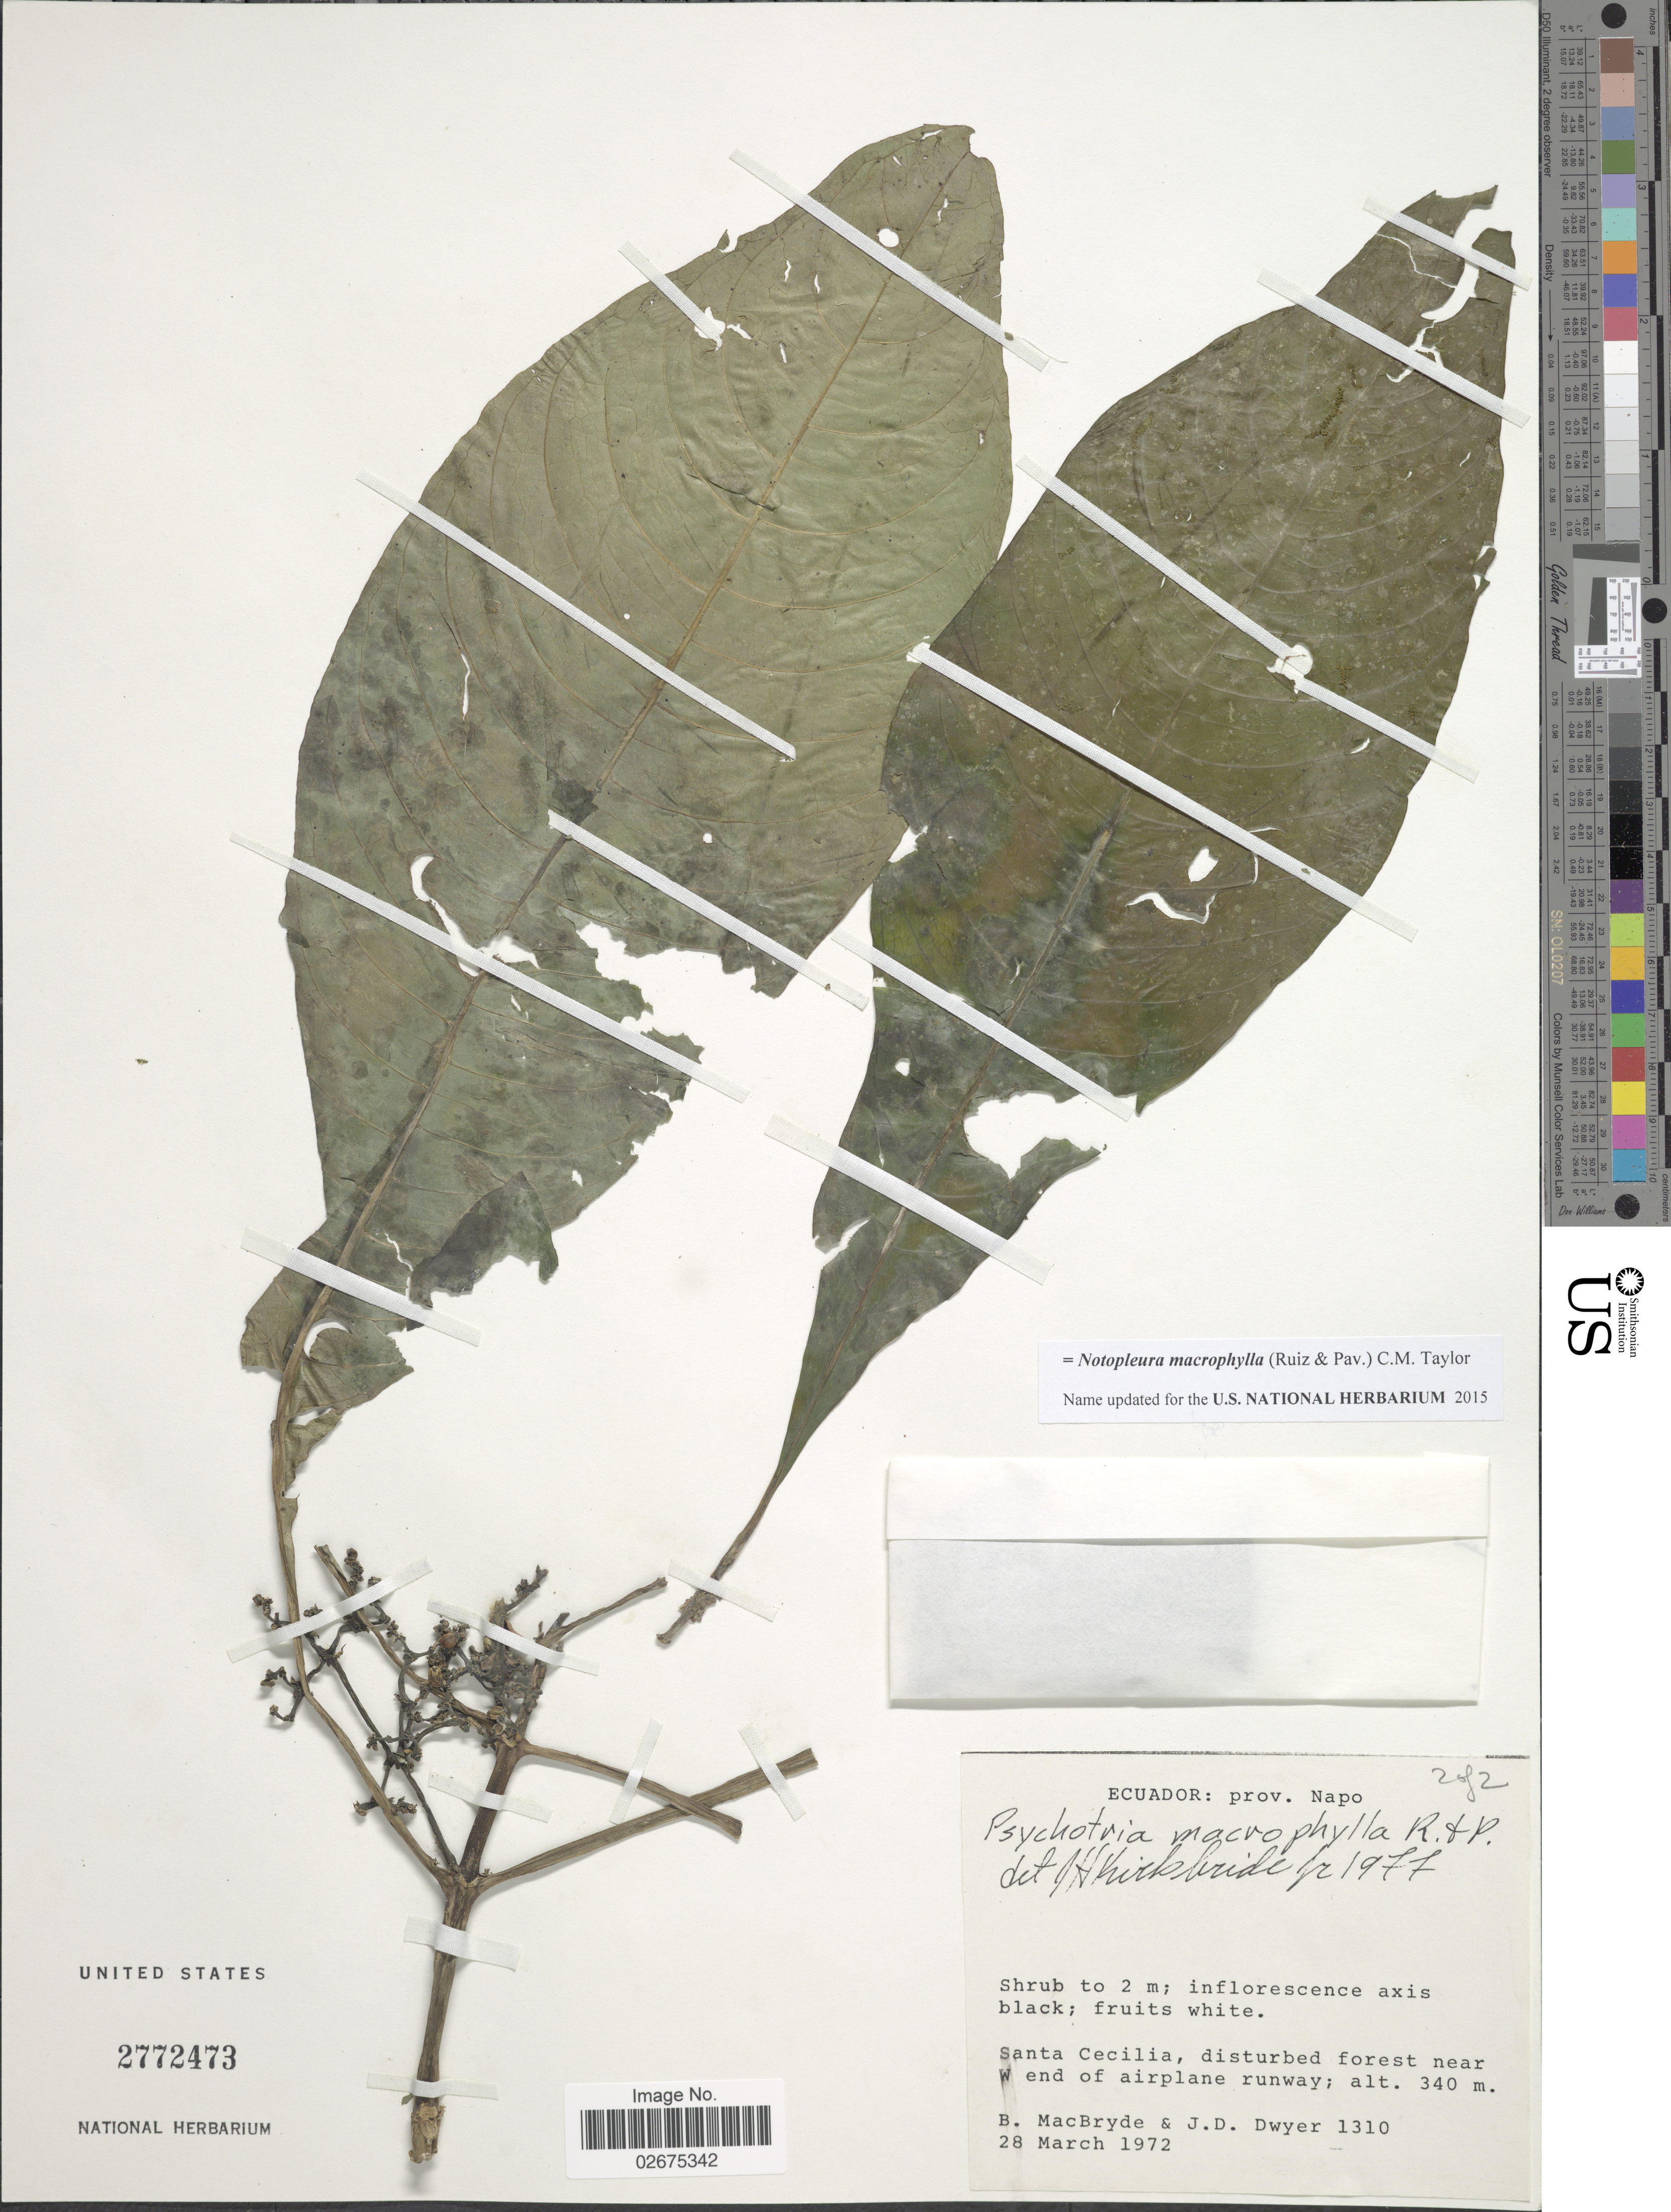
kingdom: Plantae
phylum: Tracheophyta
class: Magnoliopsida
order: Gentianales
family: Rubiaceae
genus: Notopleura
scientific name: Notopleura macrophylla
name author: (Ruiz & Pav.) C.M. Taylor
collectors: B. MacBryde & J. D. Dwyer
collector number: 1310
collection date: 1972-03-28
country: Ecuador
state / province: Napo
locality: Santa Cecilia, disturbed forest near W end of airplane runway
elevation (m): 340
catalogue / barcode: US 2772473